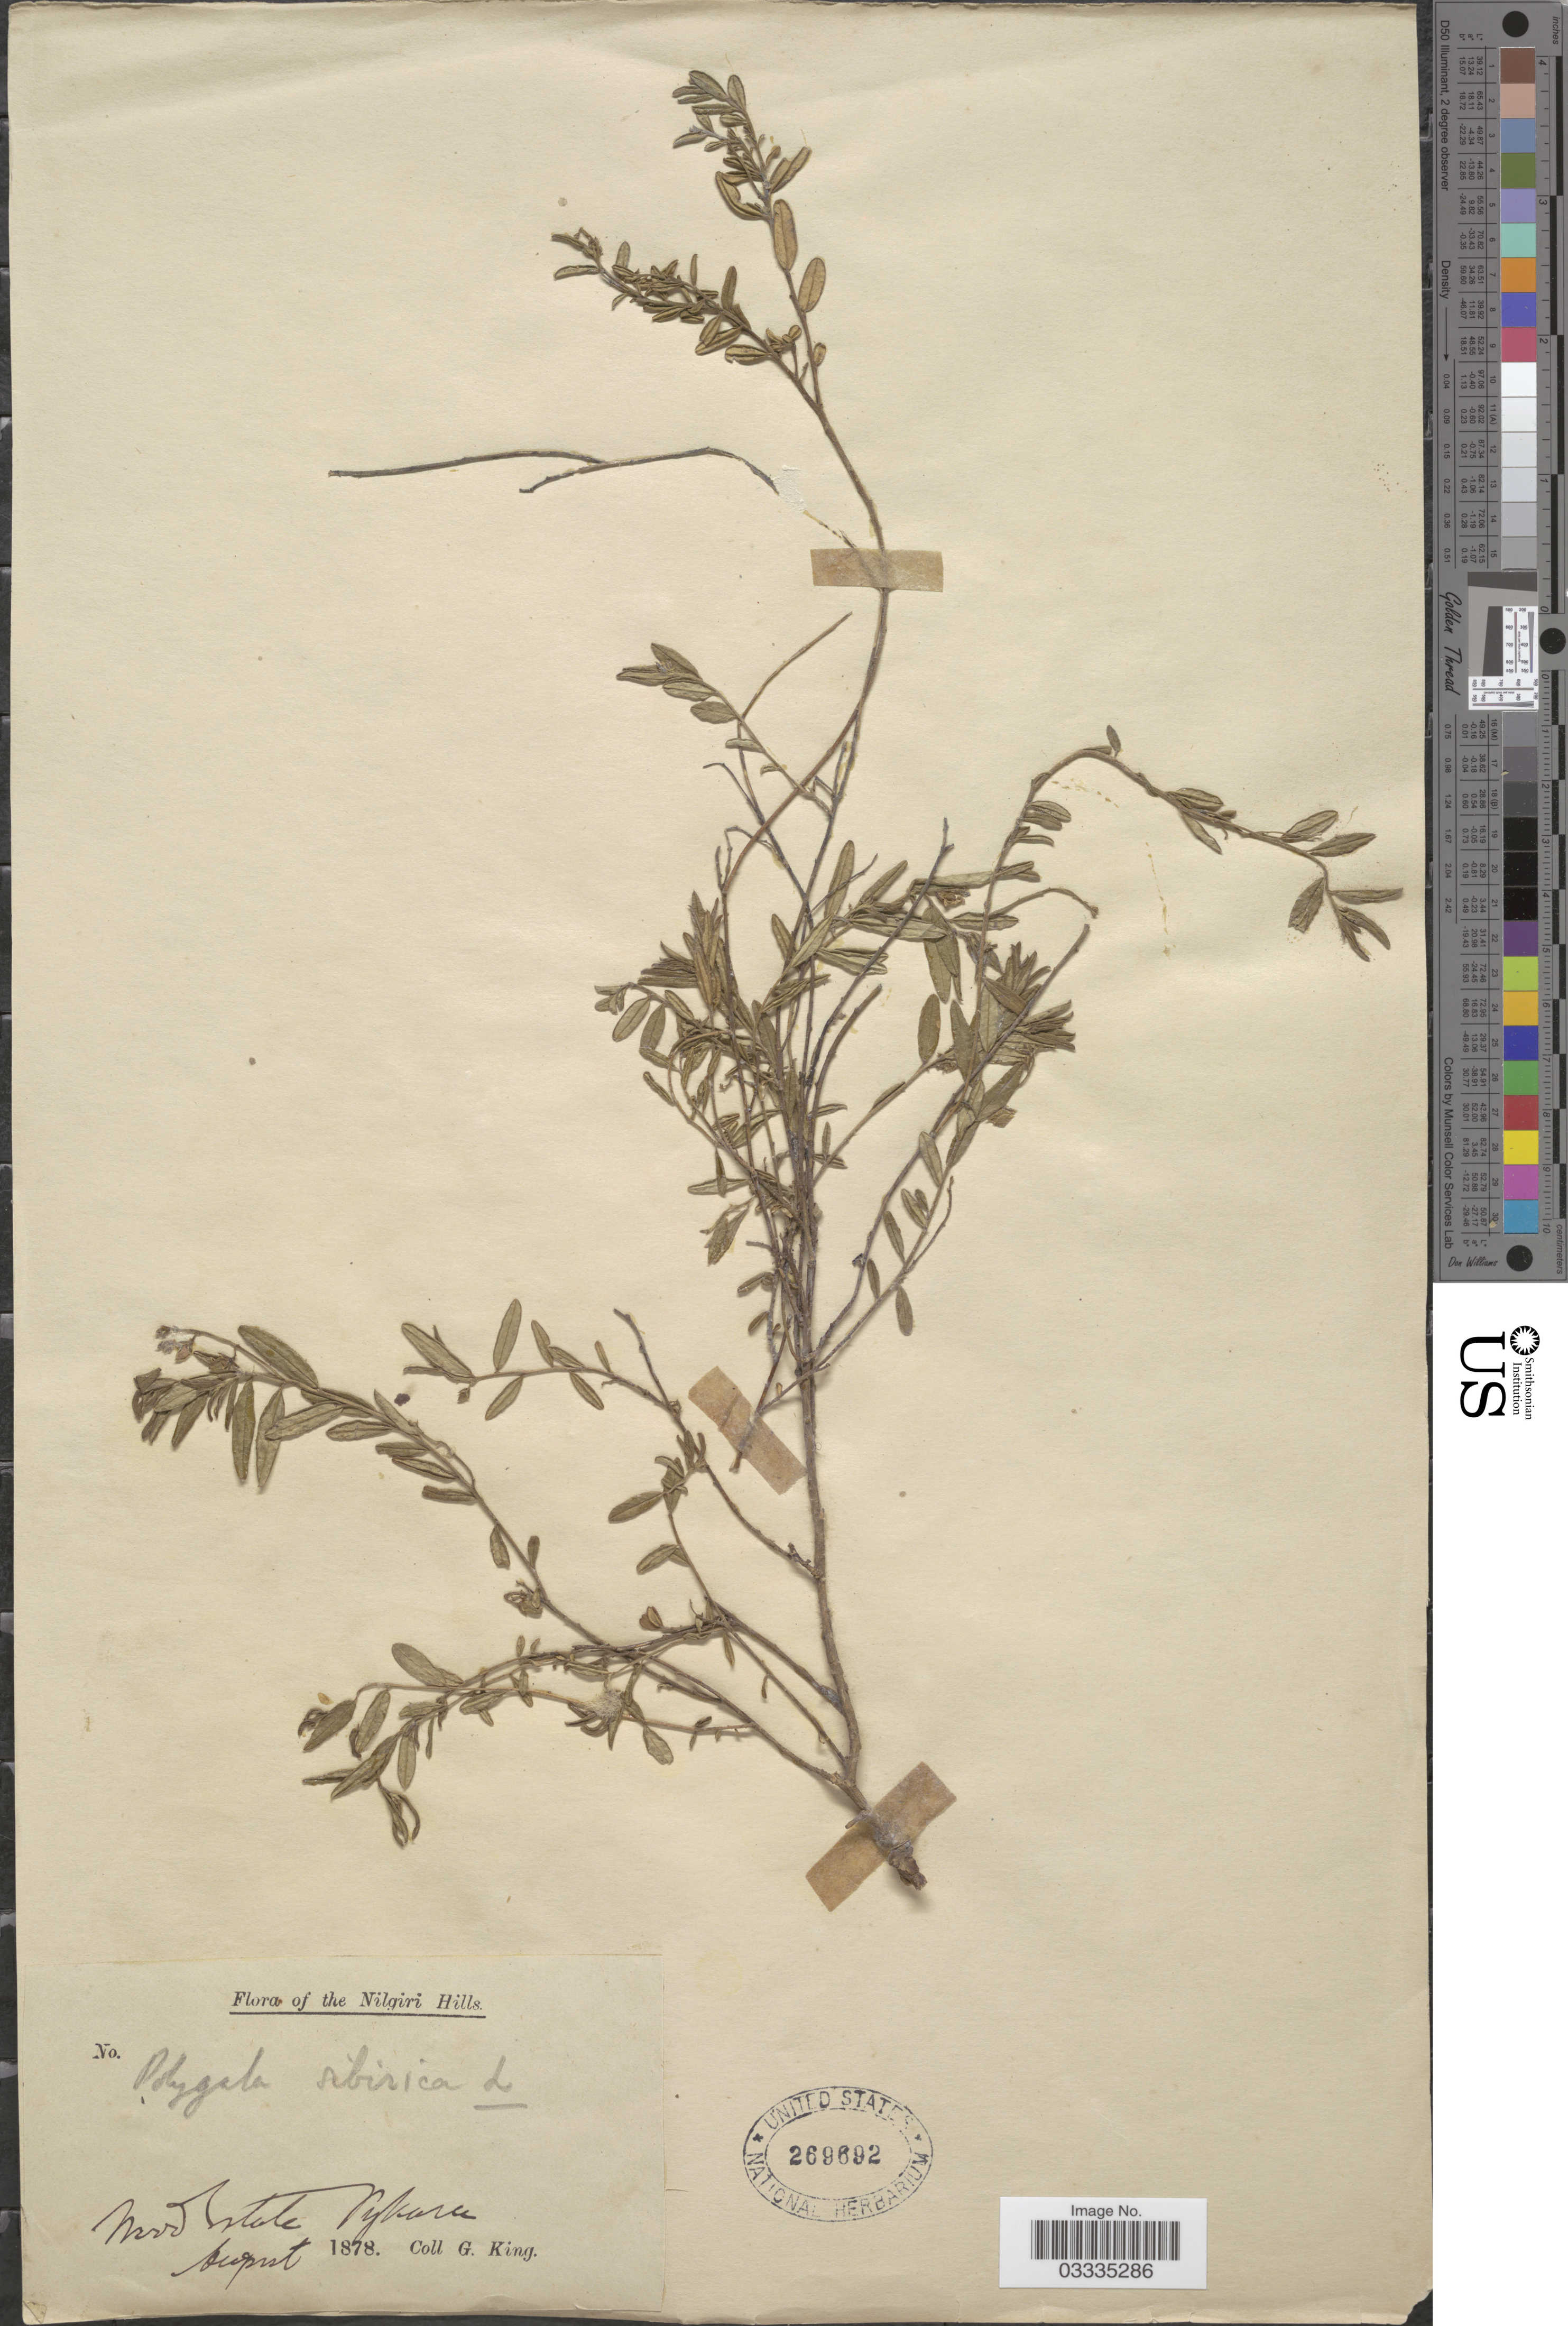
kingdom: Plantae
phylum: Tracheophyta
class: Magnoliopsida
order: Fabales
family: Polygalaceae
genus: Polygala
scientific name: Polygala sibirica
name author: L.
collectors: G. King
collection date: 1878-08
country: India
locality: Nilgiri Hills. Nord [interpreted] State Pykara.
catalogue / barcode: US 269692